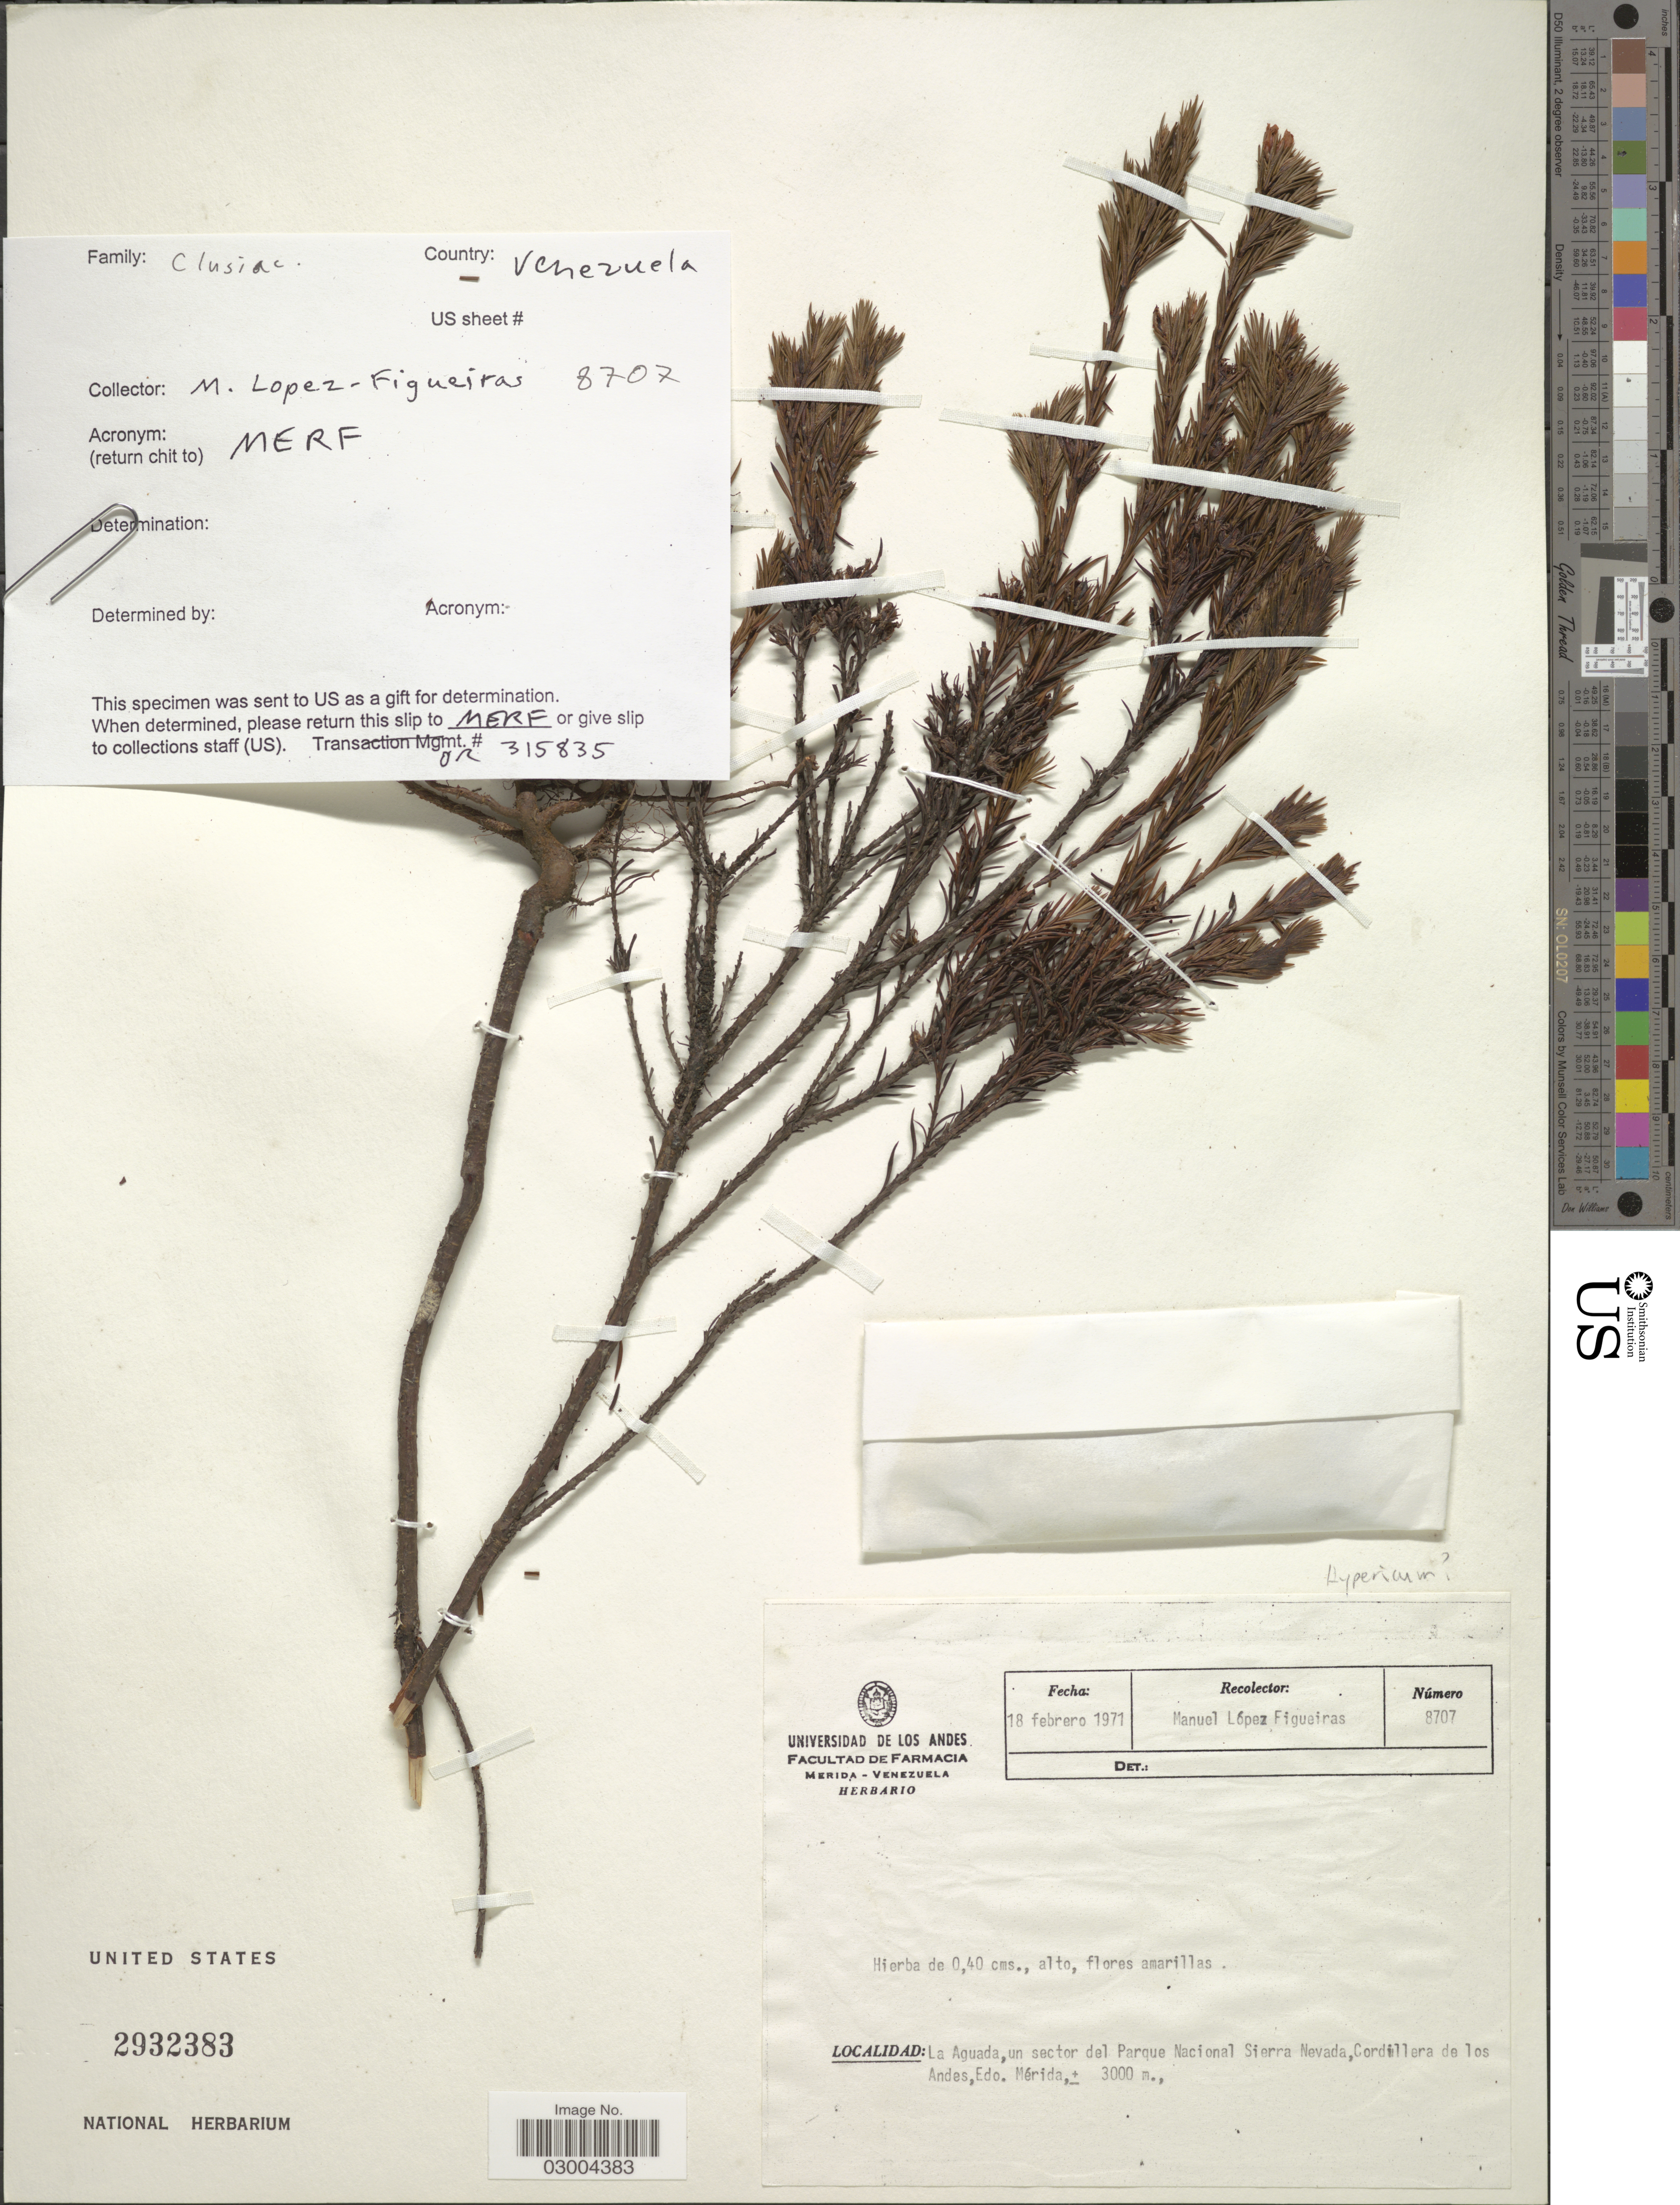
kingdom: Plantae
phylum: Tracheophyta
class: Magnoliopsida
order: Malpighiales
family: Hypericaceae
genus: Hypericum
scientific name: Hypericum sp.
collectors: M. López Figueiras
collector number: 8707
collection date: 1971-02-18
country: Venezuela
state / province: Mérida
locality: La Aguada, un sector del Parque Nacional Sierra Nevada, Cordillera de los Andes, Edo. Mérida.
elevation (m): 3000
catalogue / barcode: US 2932383